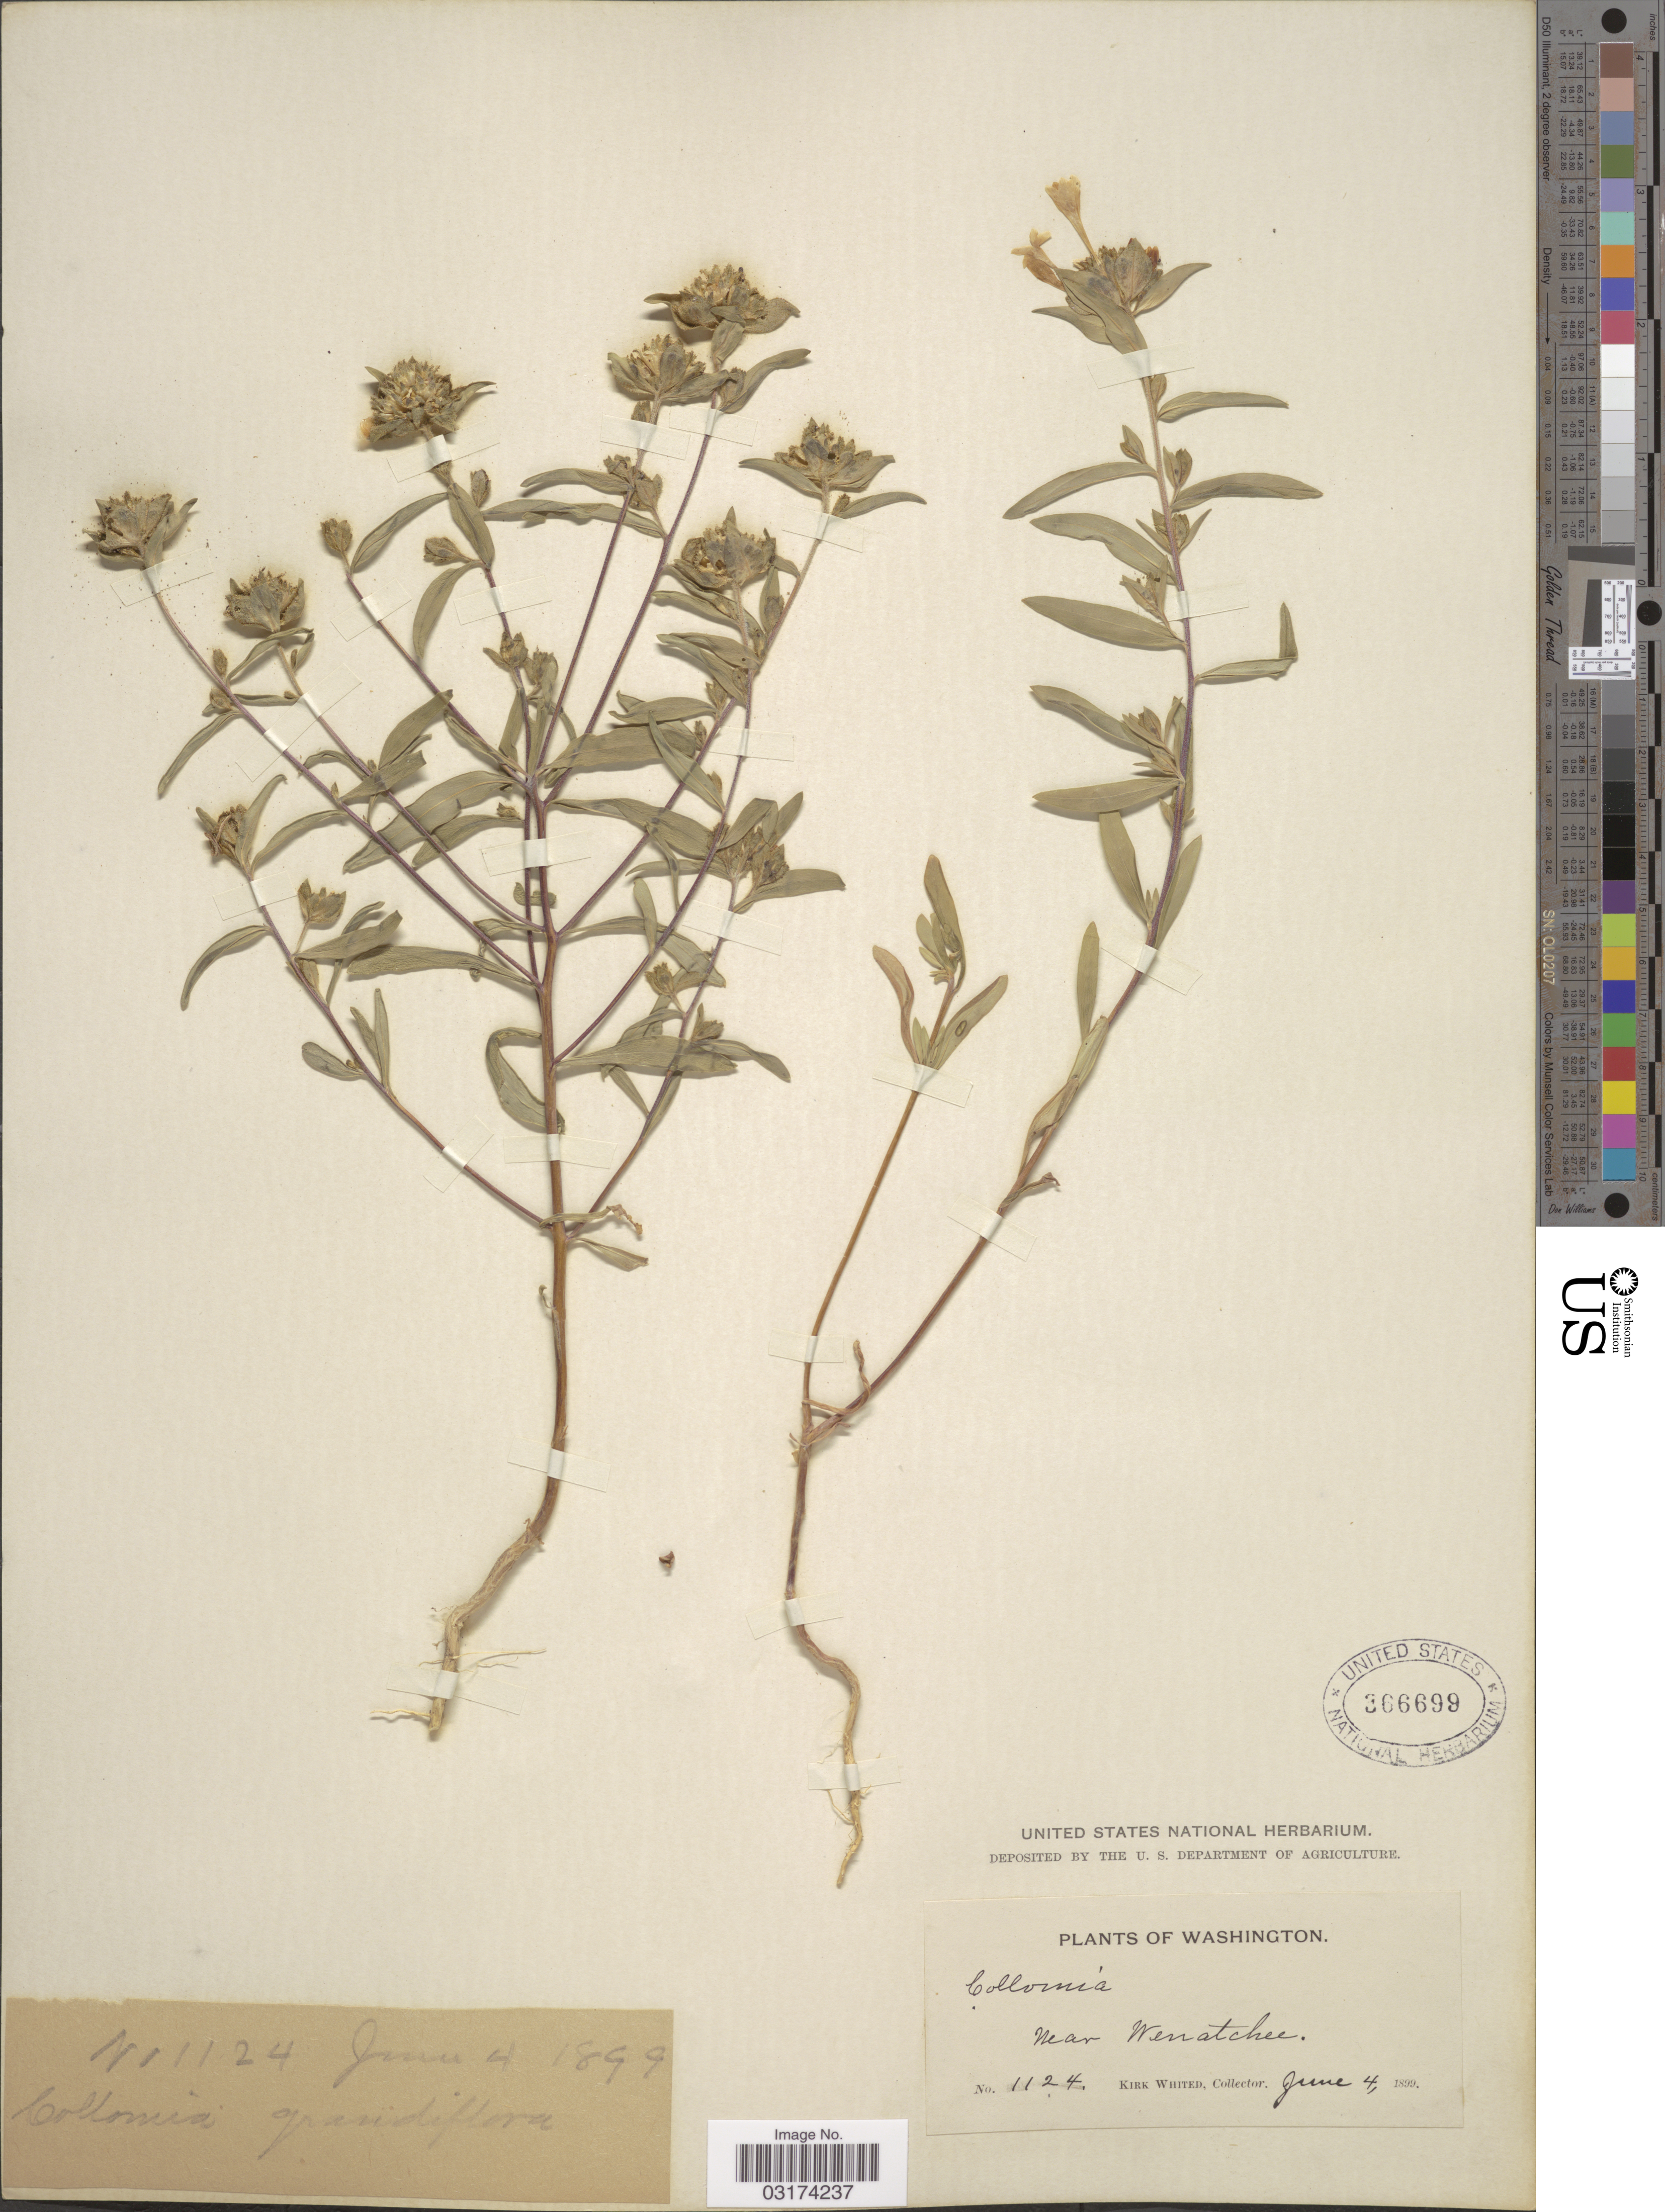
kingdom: Plantae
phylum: Tracheophyta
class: Magnoliopsida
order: Ericales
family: Polemoniaceae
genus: Collomia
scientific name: Collomia grandiflora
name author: Douglas ex Lindl.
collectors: K. Whited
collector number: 1124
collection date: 1899-06-04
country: United States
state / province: Washington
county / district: Chelan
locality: Near Wenatchee.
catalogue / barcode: US 366699